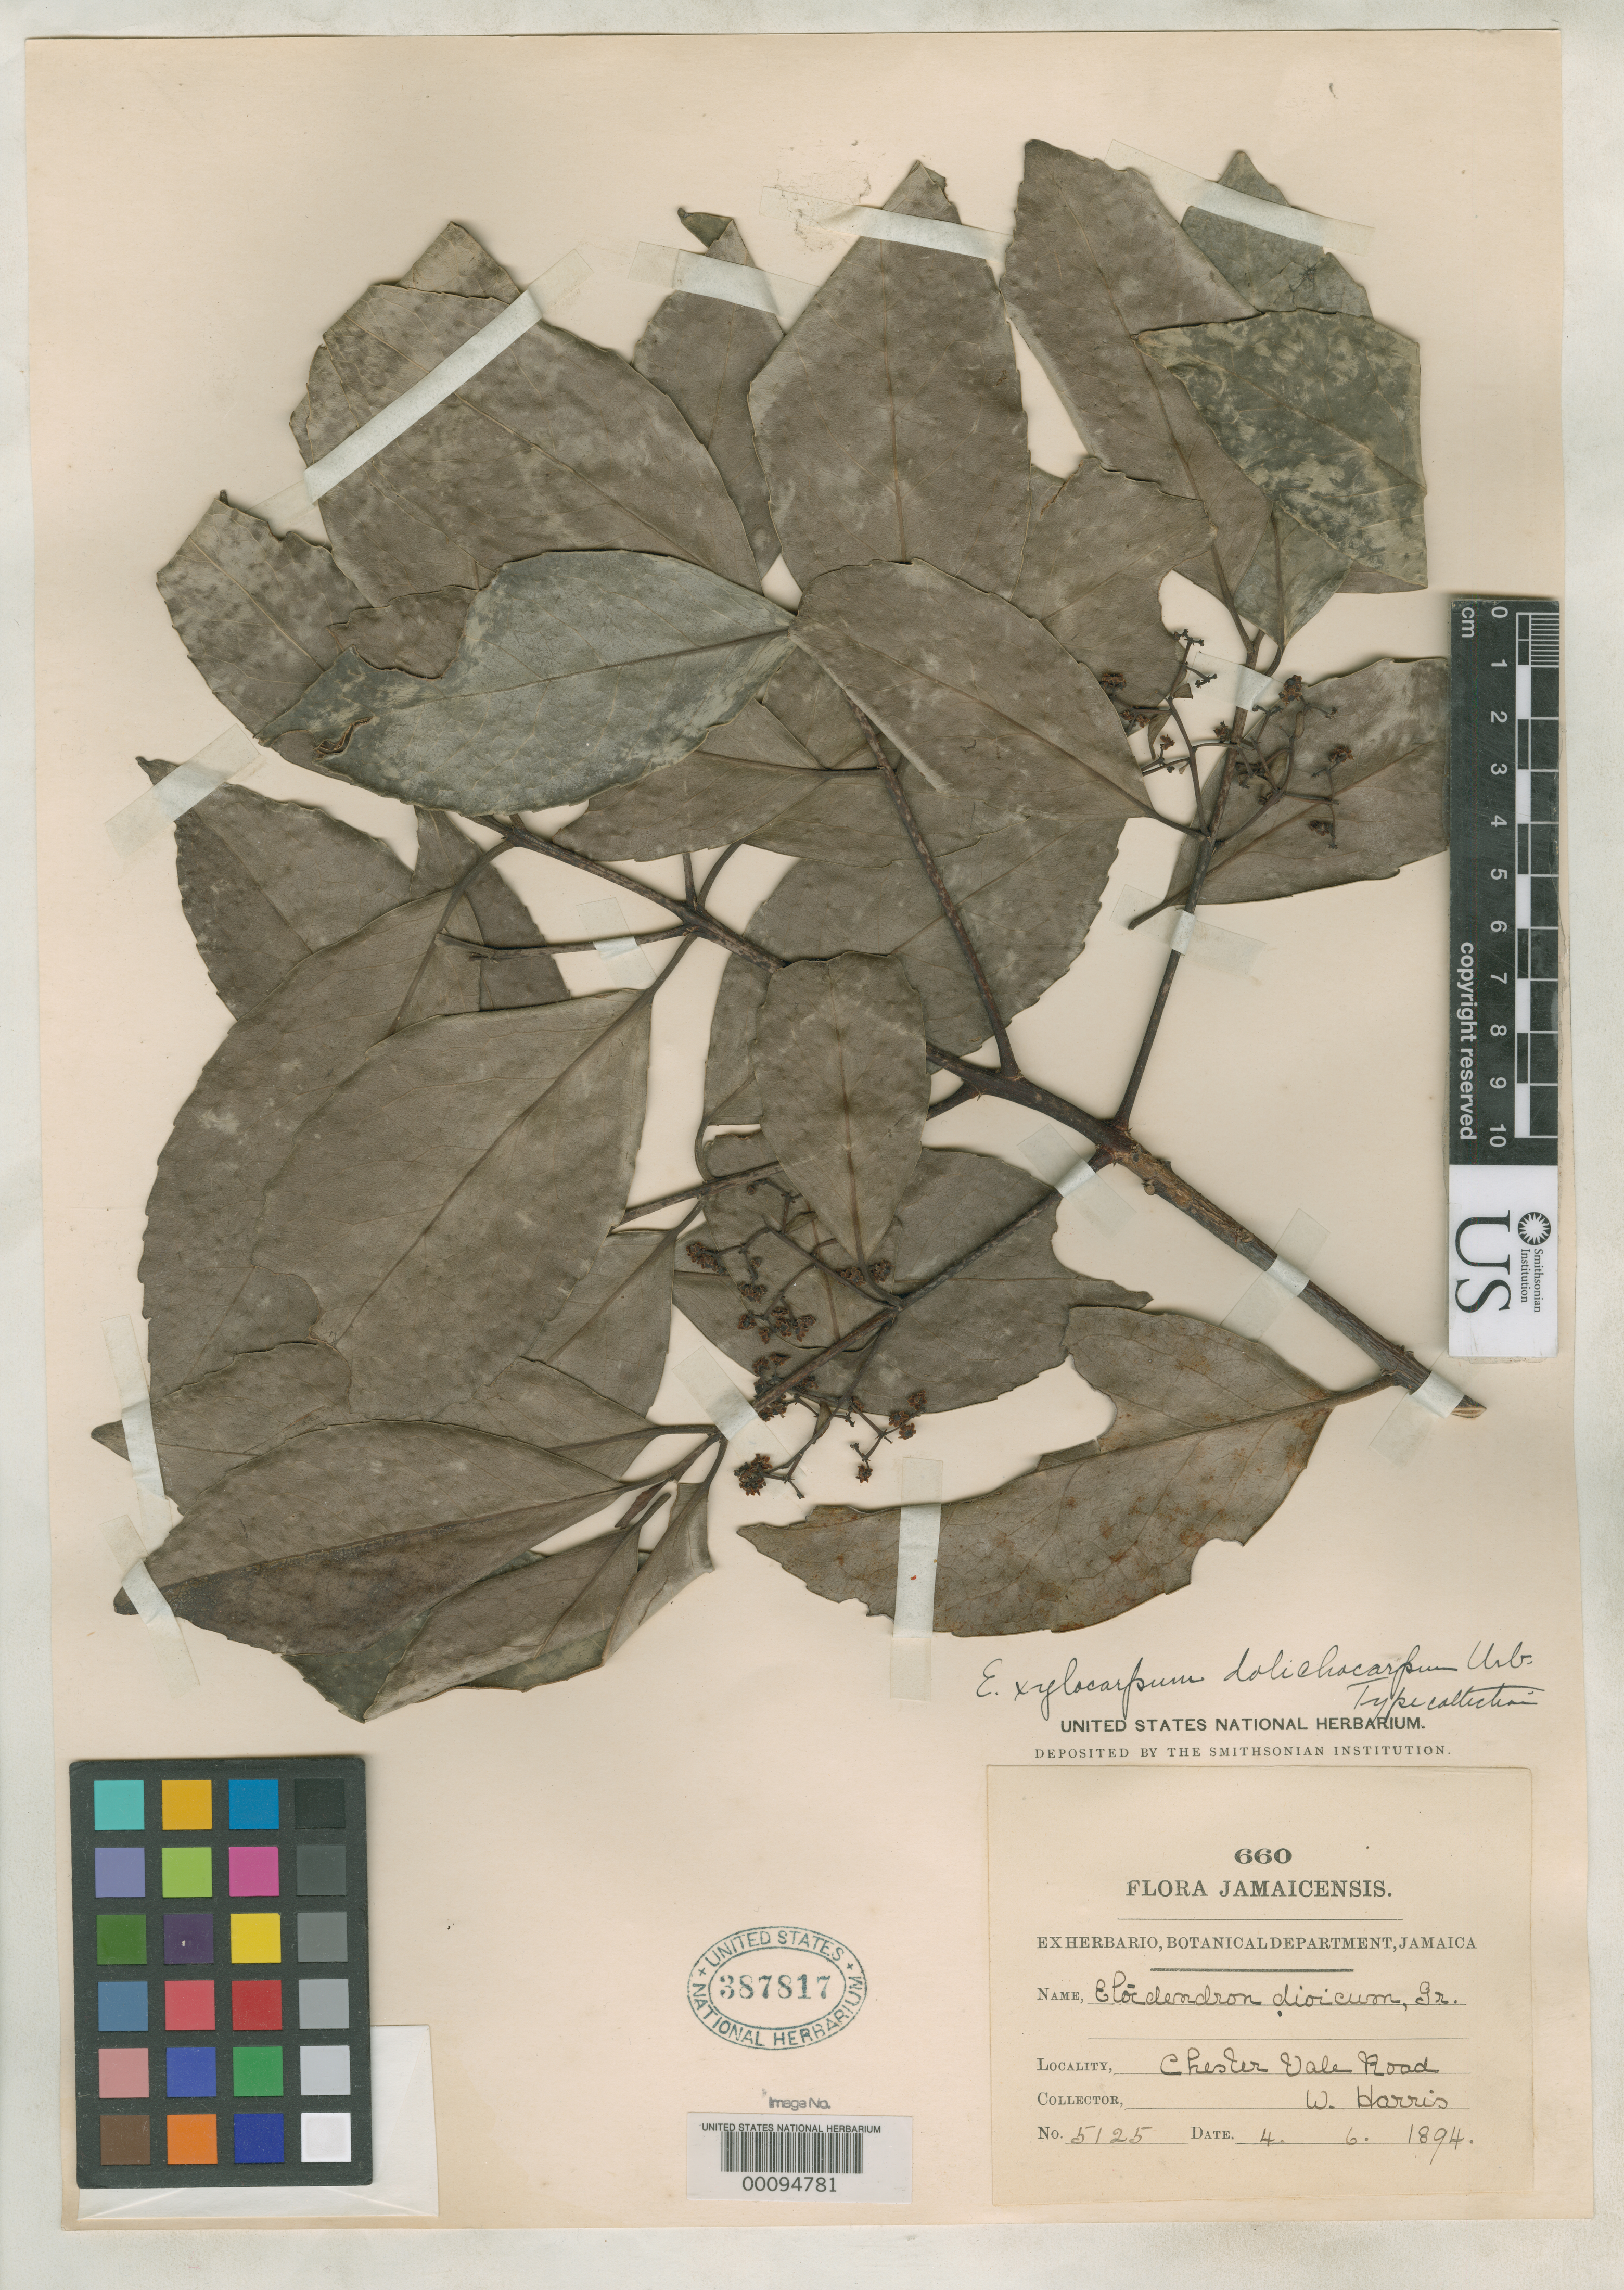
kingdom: Plantae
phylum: Tracheophyta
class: Magnoliopsida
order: Celastrales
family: Celastraceae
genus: Elaeodendron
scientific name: Elaeodendron xylocarpum var. dolichocarpum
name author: Urb.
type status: Syntype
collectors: W. H. Harris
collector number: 5125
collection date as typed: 06 Apr 1894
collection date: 1894-04-06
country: Jamaica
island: Greater Antilles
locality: Blue Mts., Chester Vale Road.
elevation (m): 1000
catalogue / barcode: US 387817